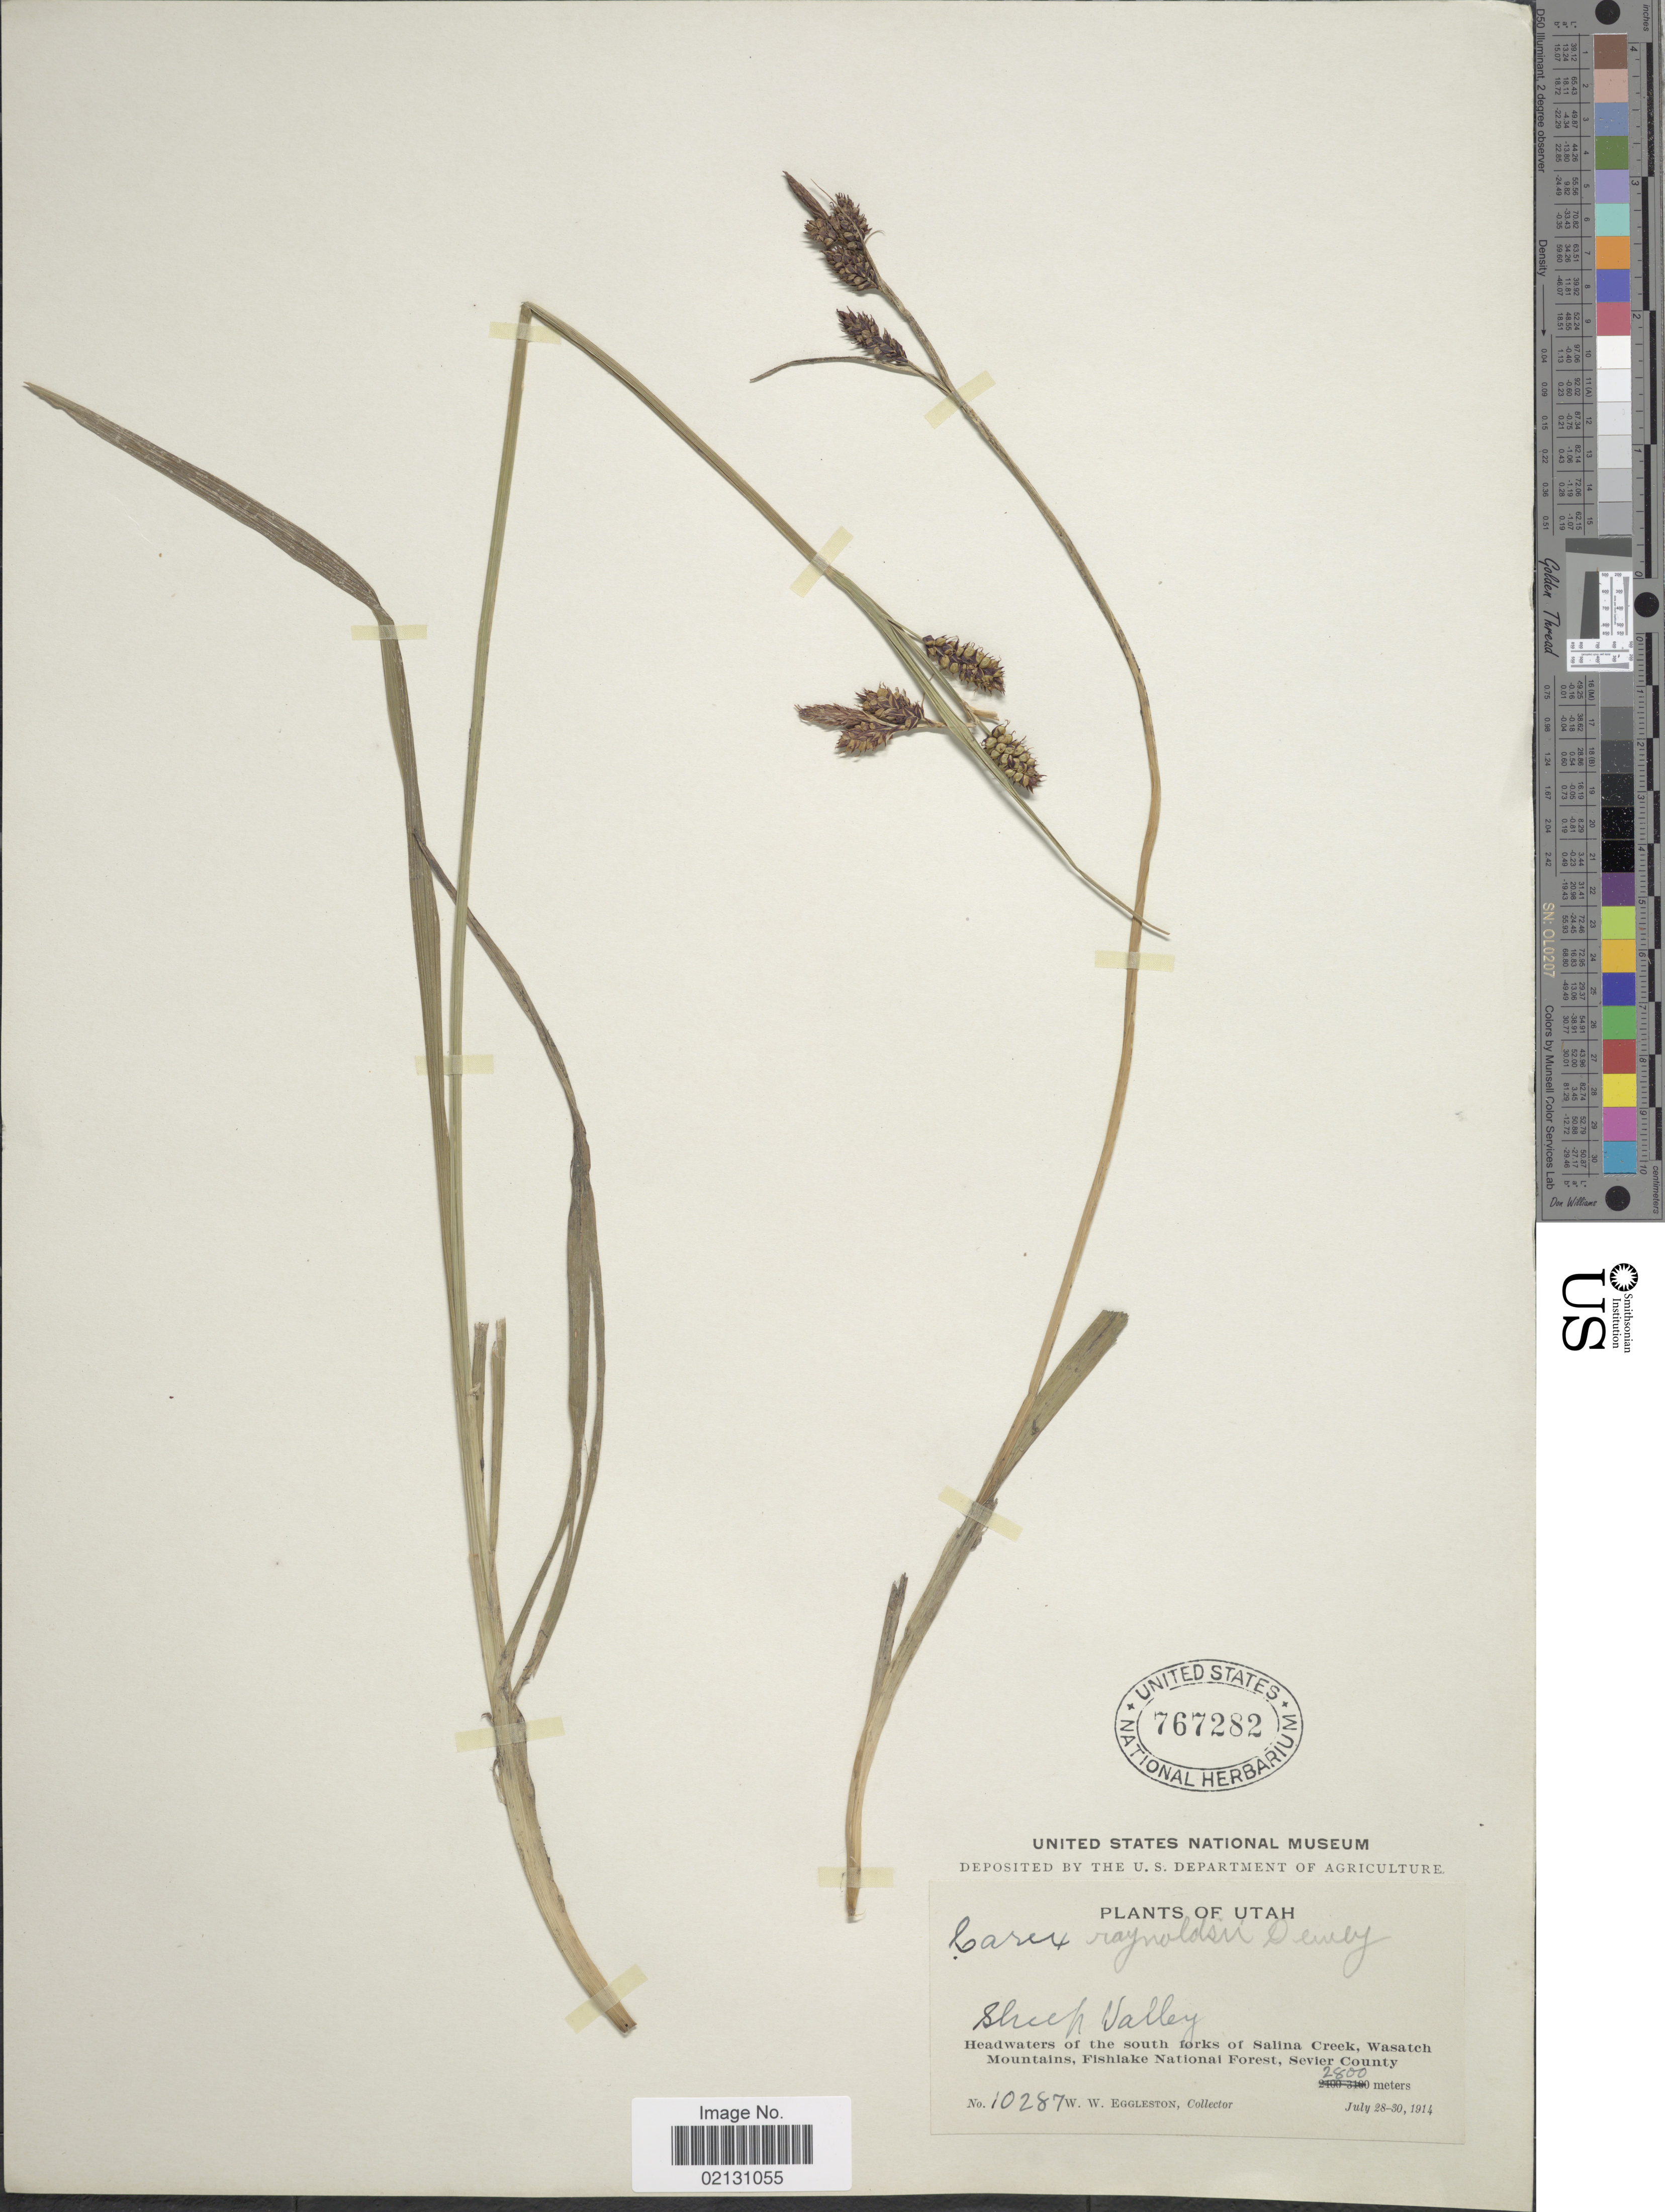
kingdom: Plantae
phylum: Tracheophyta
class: Liliopsida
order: Poales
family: Cyperaceae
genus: Carex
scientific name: Carex raynoldsii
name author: Dewey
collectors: W. W. Eggleston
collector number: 10287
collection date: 1914-07-28/1914-07-30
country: United States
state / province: Utah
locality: Sheep Valley, Headwaters of the south forks of Salina Creek, Wasatch Mountains, Fishlake National Forest, Sevier County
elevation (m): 2800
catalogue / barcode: US 767282